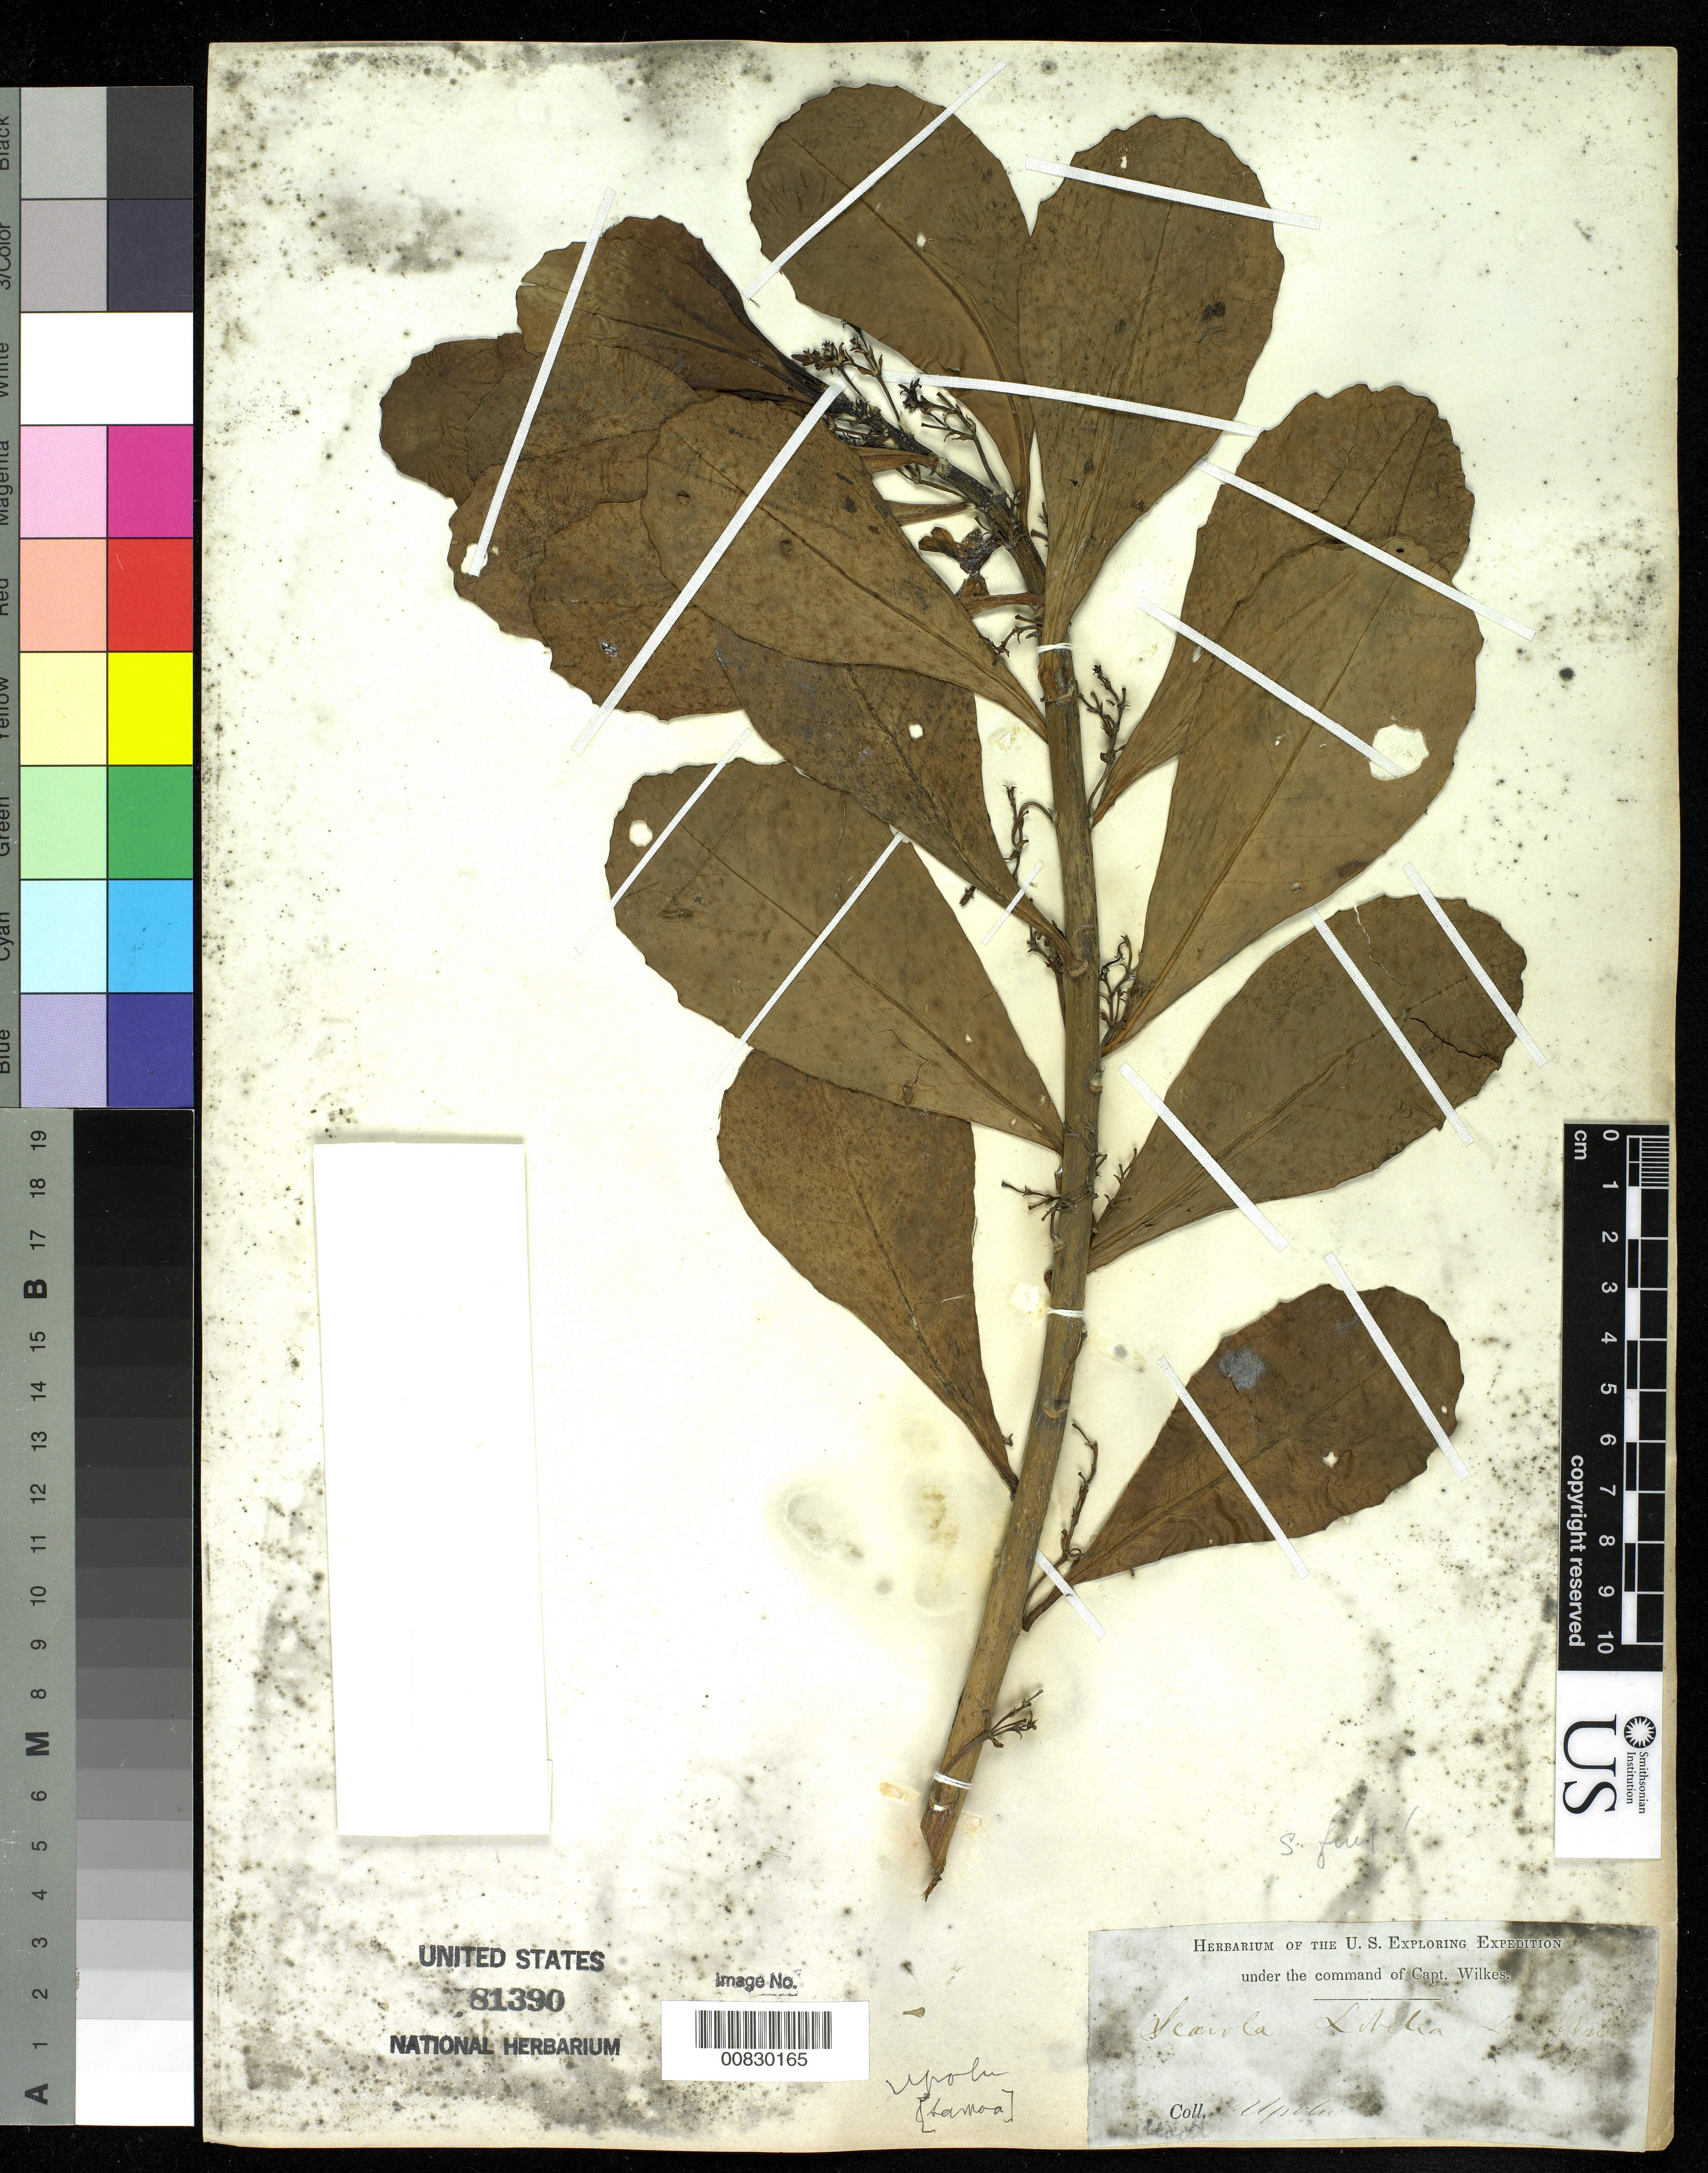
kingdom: Plantae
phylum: Tracheophyta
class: Magnoliopsida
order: Asterales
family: Goodeniaceae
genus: Scaevola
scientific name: Scaevola taccada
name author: (Gaertn.) Roxb.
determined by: Wagner, W. L., (BOT), Smithsonian Institution - National Museum of Natural History (UNITED STATES)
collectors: Wilkes Explor. Exped.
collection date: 1838/1842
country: Samoa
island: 'Upolu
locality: Upolu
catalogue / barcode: US 81390